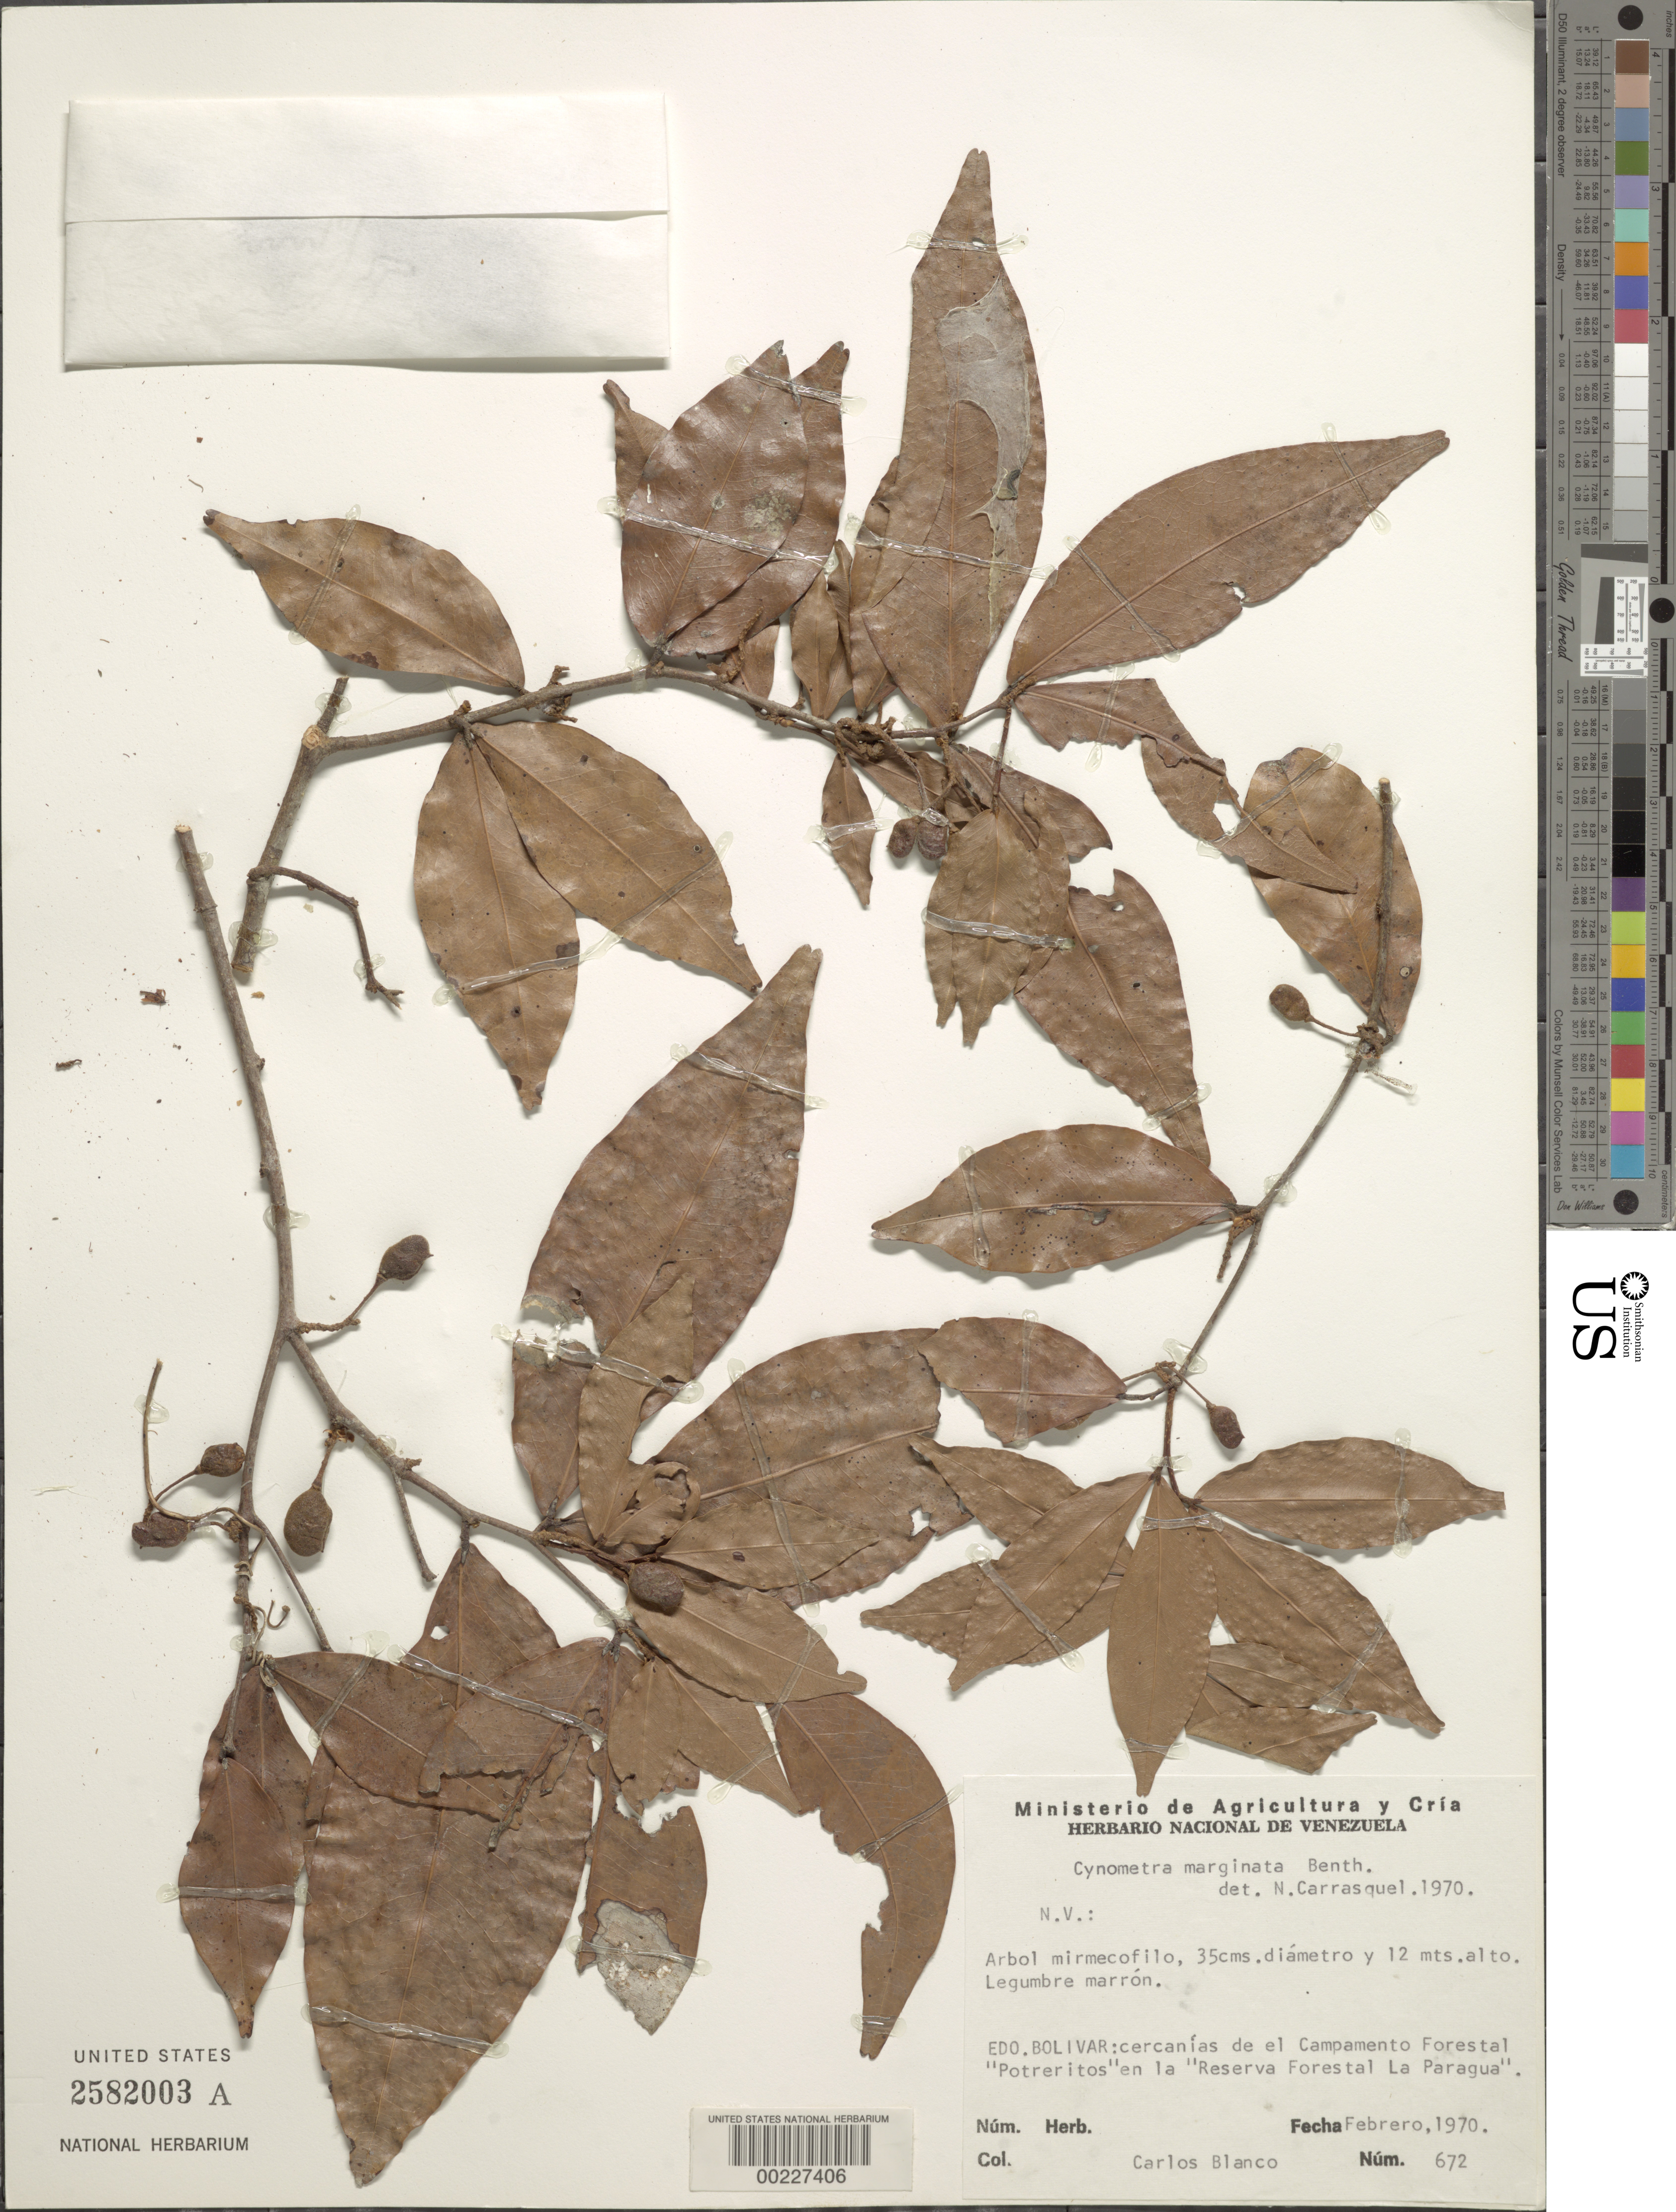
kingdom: Plantae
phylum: Tracheophyta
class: Magnoliopsida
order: Fabales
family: Fabaceae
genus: Cynometra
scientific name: Cynometra marginata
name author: Benth.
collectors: C. A. Blanco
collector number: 672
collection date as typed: Feb 1970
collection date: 1970-02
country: Venezuela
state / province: Bolivar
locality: Vicinity of campamento forestal "potreritos" in the "reserva forestal la paragua"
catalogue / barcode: US 2582003A